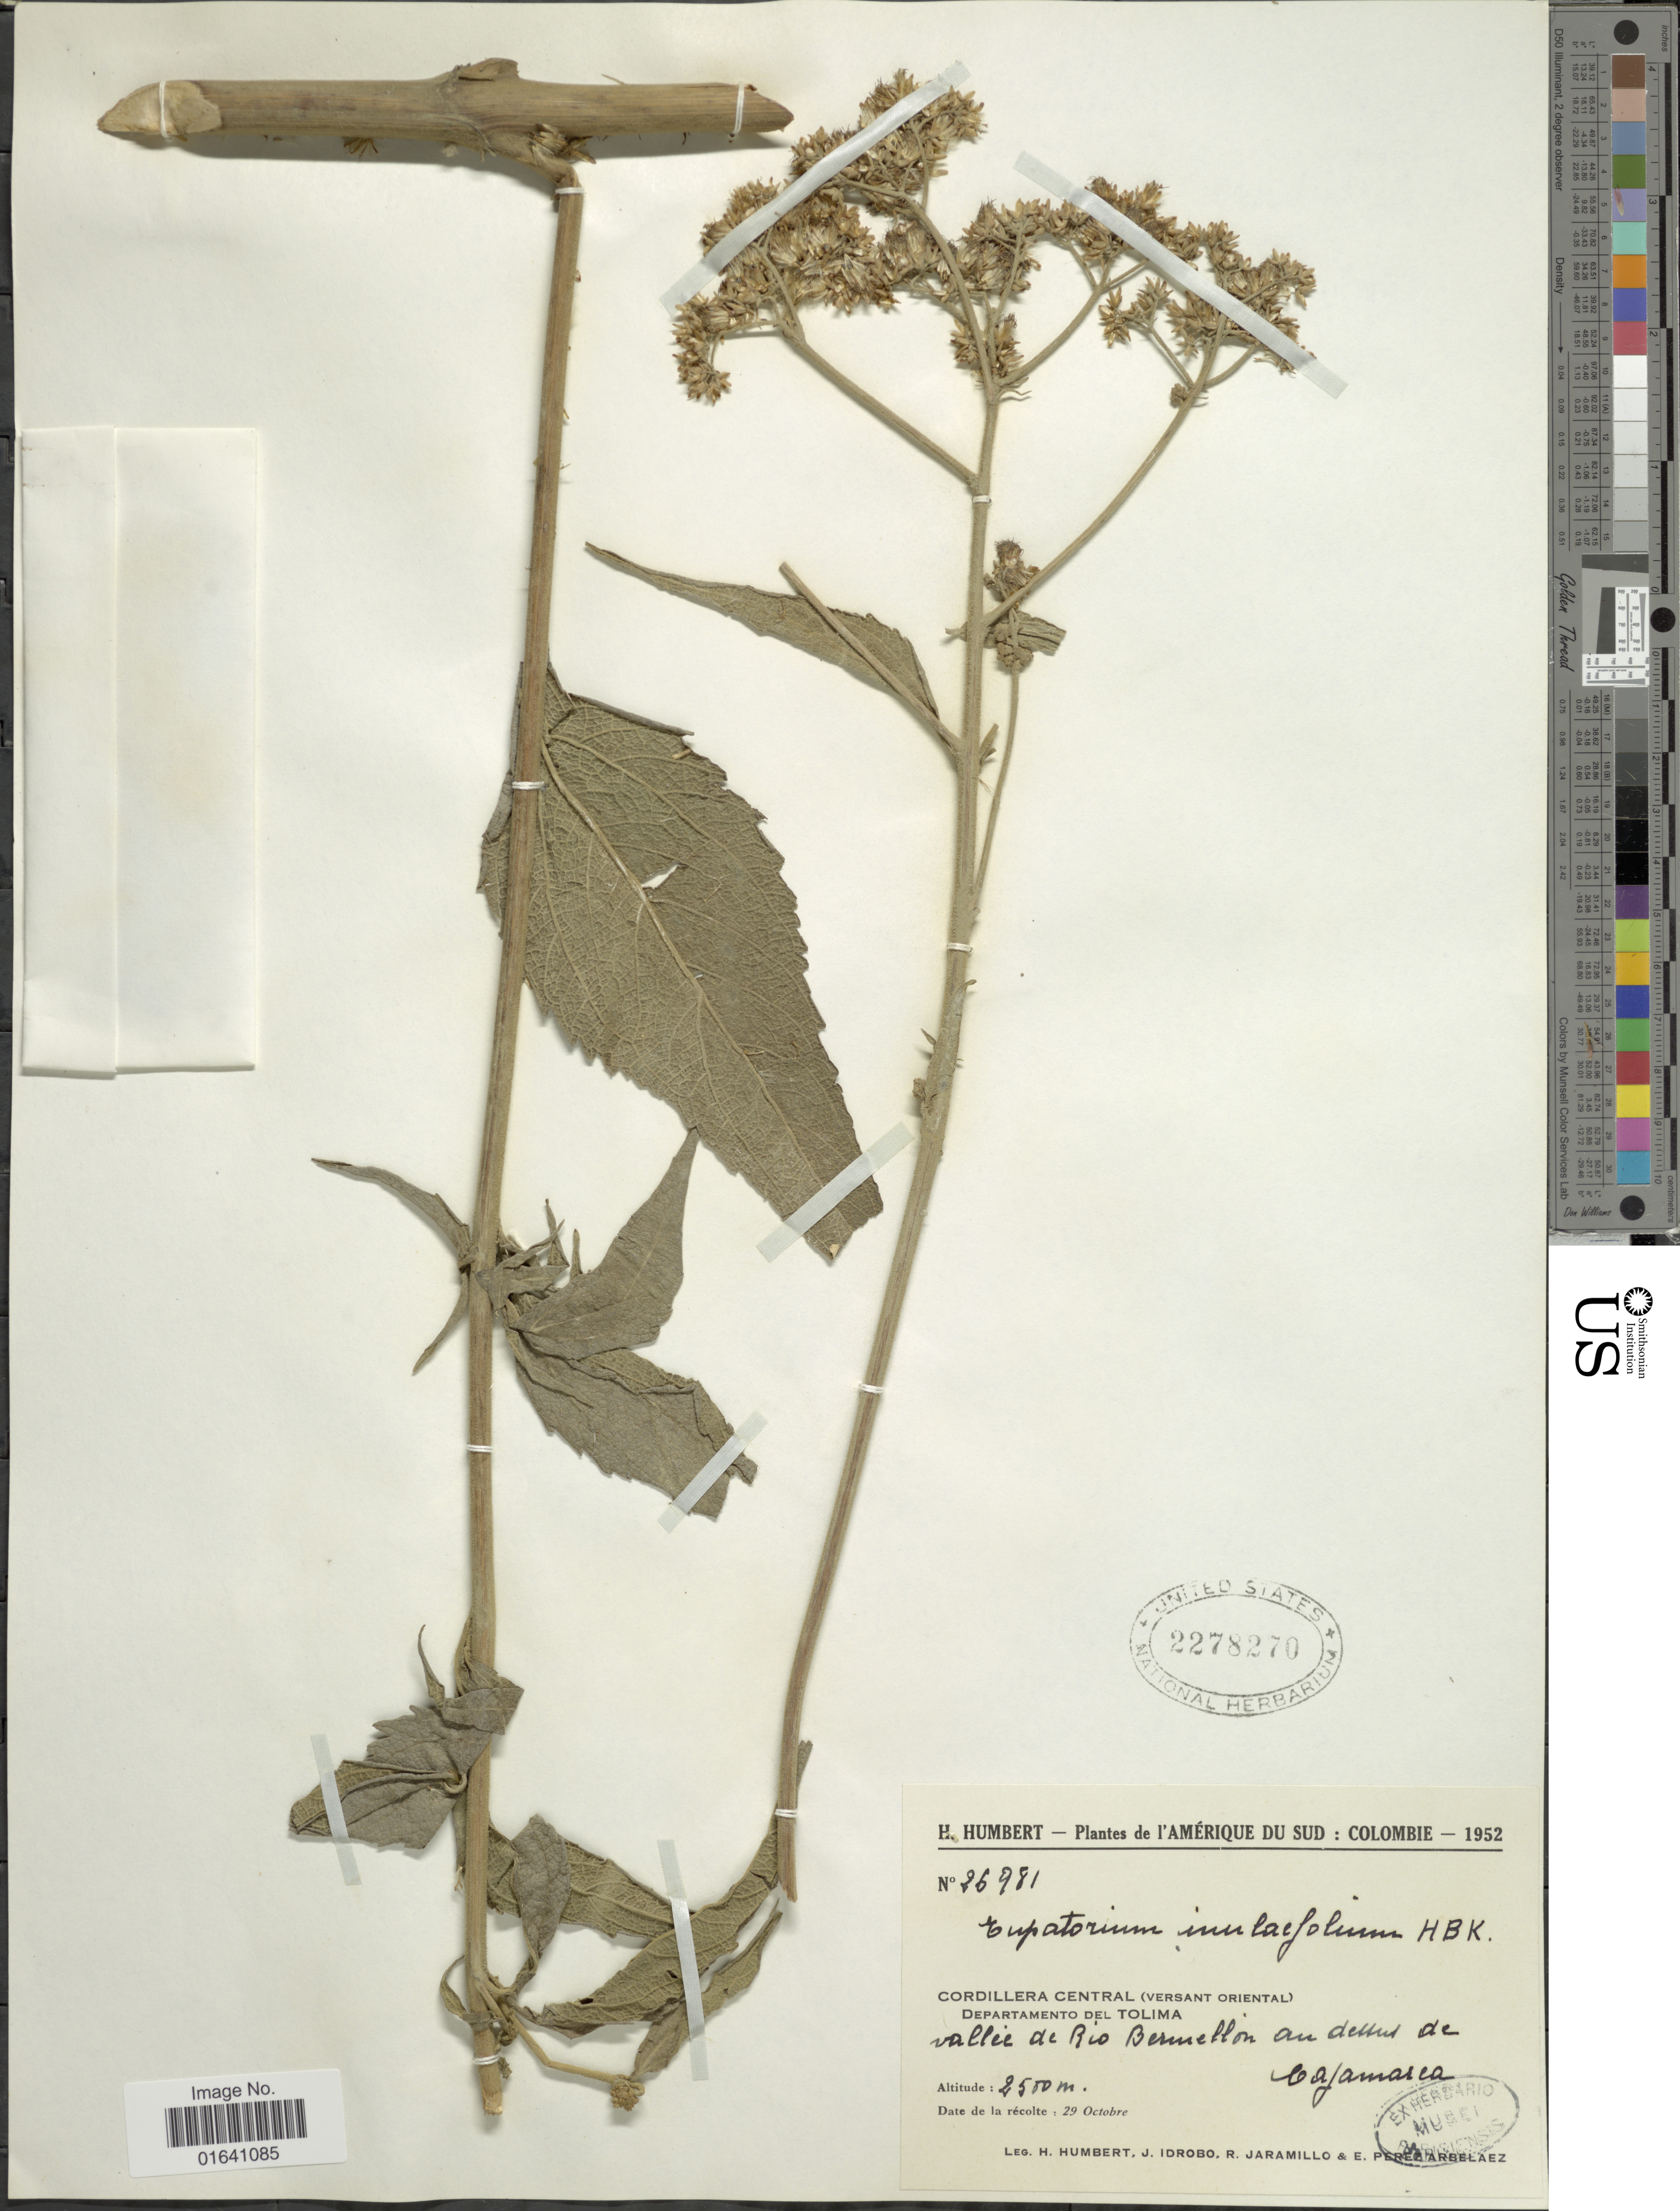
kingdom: Plantae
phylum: Tracheophyta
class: Magnoliopsida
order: Asterales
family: Asteraceae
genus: Austroeupatorium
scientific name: Austroeupatorium inulaefolium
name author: (Kunth) R.M. King & H. Rob.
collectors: H. Humbert, J. M. Idrobo, R. Jaramillo M. & E. Pérez Arbeláez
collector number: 26981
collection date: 1952-10-29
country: Colombia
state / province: Tolima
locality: Cordillera central (versant oriental0 Department del Tolima vallee de Rio Bermellon an dessus de Cajamarca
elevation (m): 2500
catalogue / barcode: US 2278270